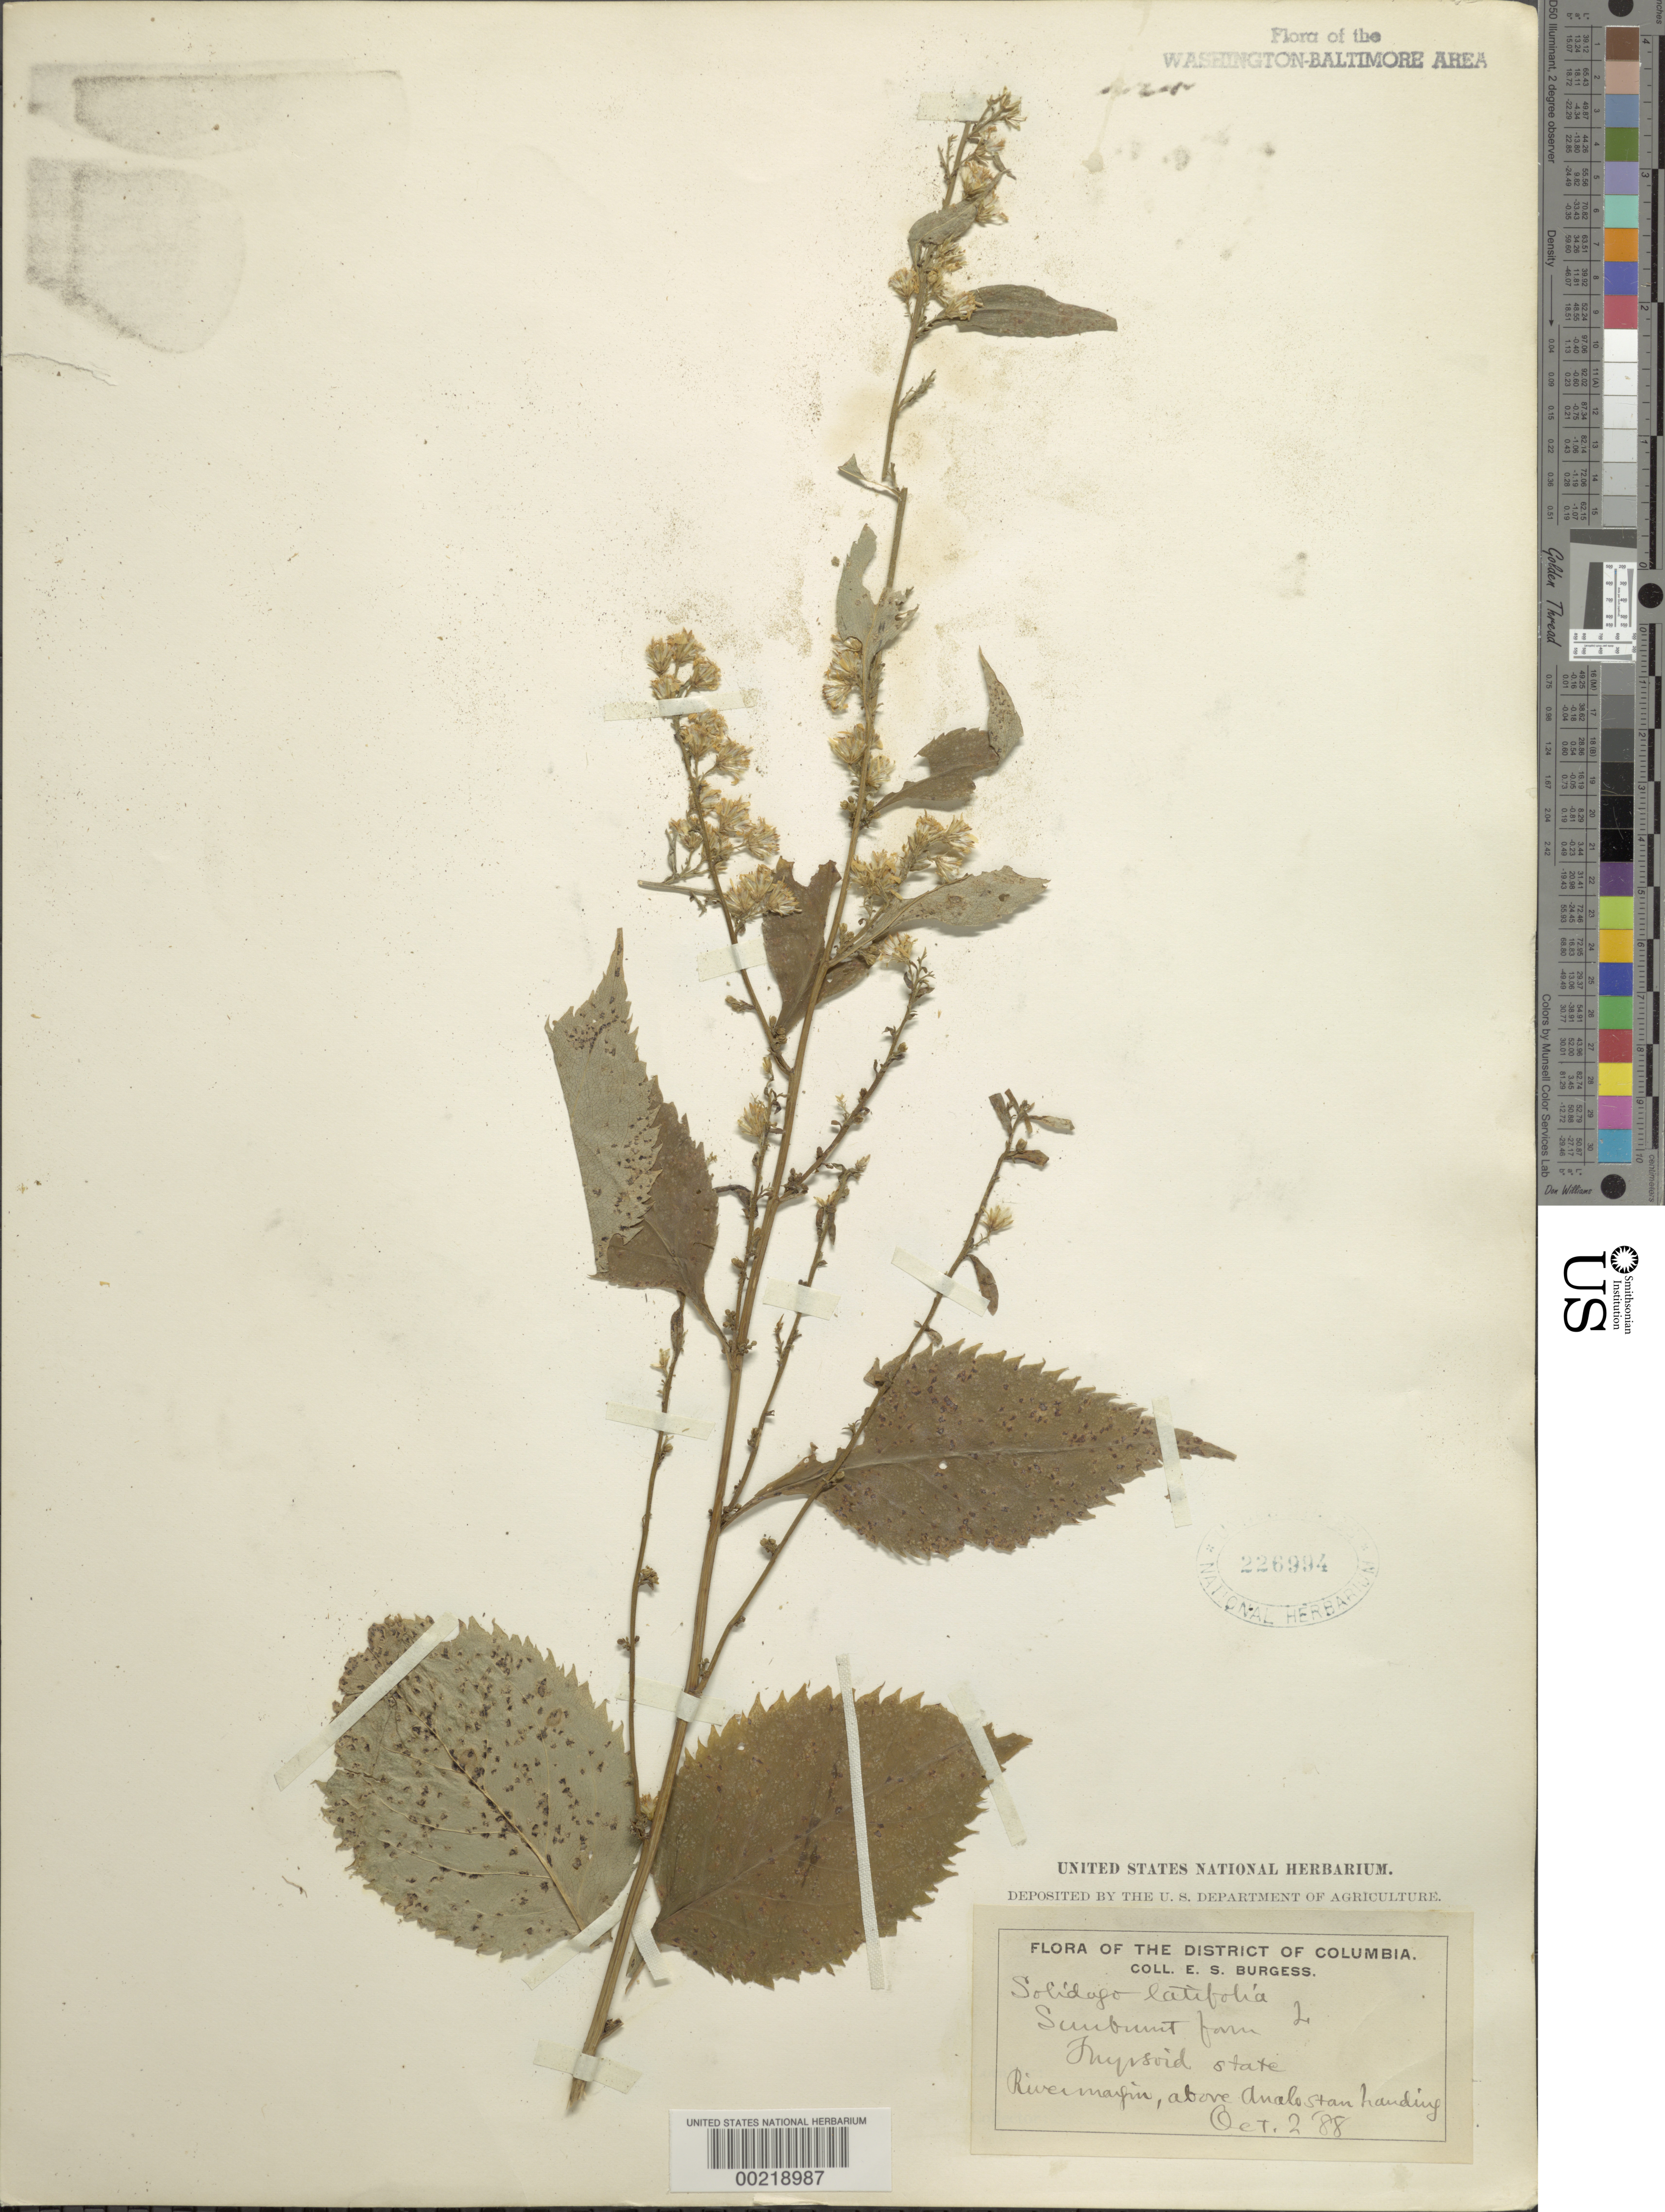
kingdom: Plantae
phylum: Tracheophyta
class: Magnoliopsida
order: Asterales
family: Asteraceae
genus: Solidago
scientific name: Solidago flexicaulis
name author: L.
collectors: E. Burgess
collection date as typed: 02 Oct 1888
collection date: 1888-10-02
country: United States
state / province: Maryland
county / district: Montgomery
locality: Above Roosevelt Island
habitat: River margin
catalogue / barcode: US 226994